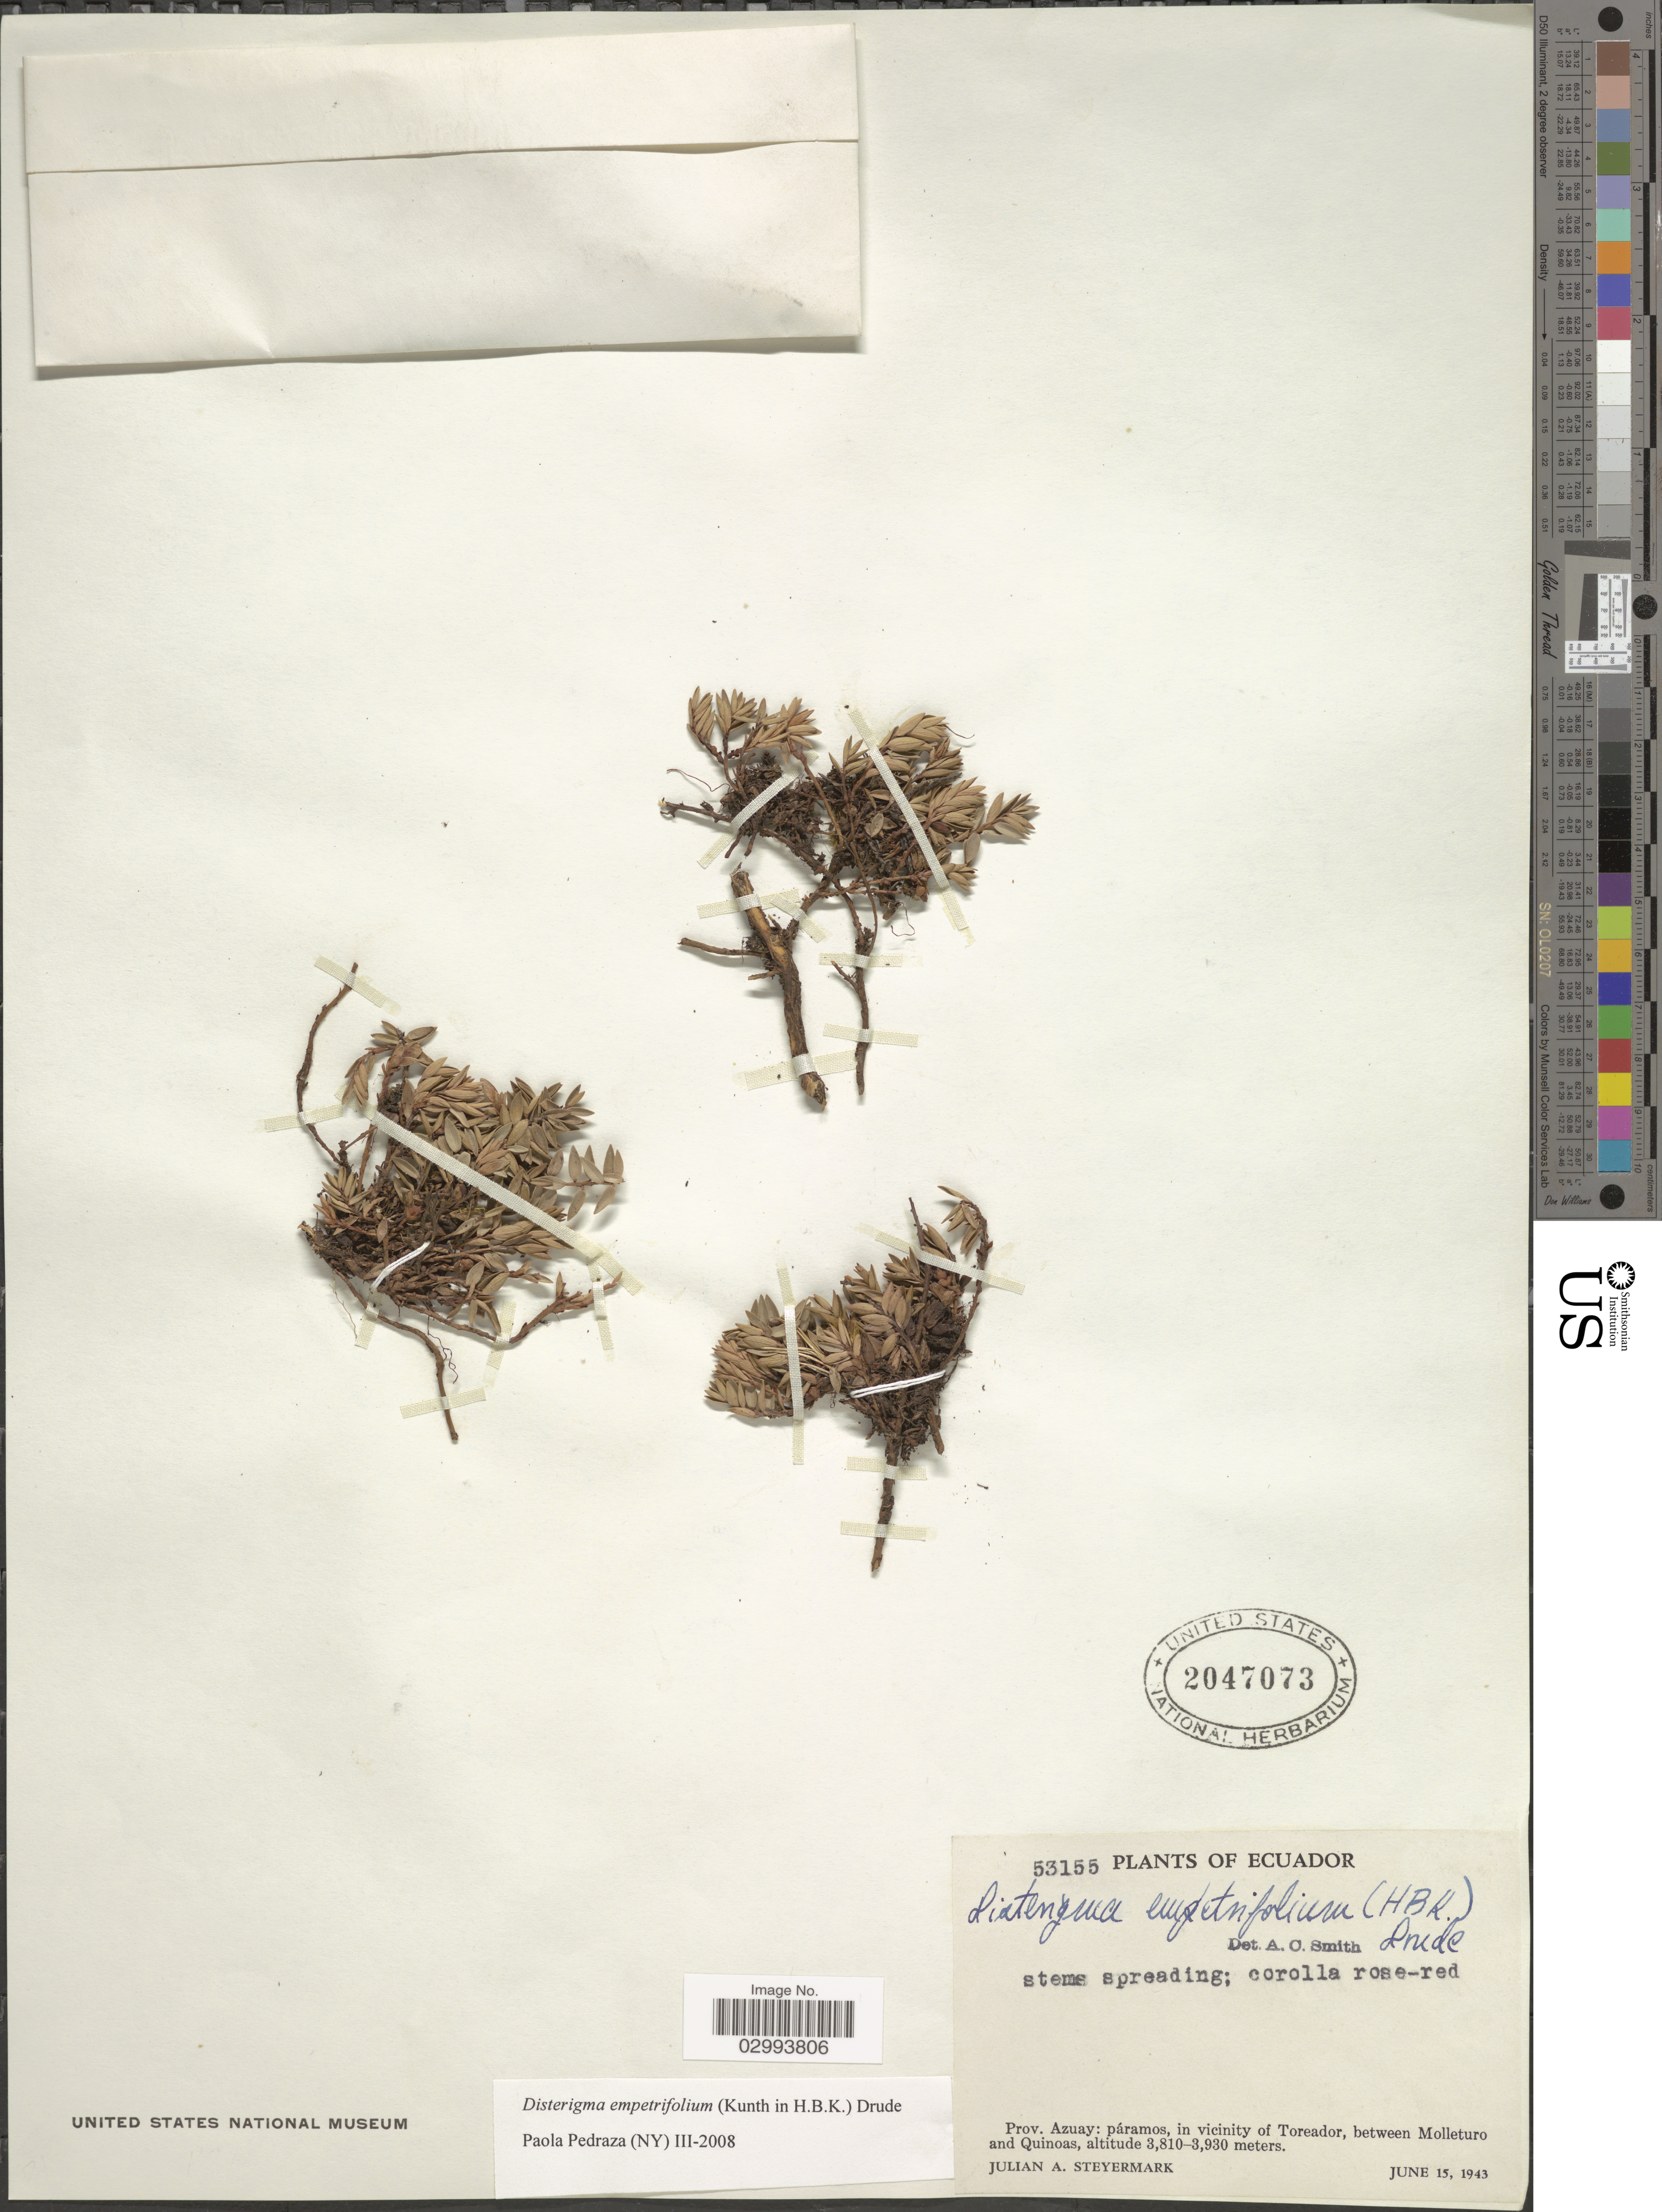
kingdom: Plantae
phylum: Tracheophyta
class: Magnoliopsida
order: Ericales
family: Ericaceae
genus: Disterigma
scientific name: Disterigma empetrifolium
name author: (Kunth) Drude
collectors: J. Steyermark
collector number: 53155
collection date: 1943-06-14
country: Ecuador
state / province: Azuay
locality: Páramos, in vicinity of Toreador, between Molleturo and Quinoas.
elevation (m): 3810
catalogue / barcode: US 2047073